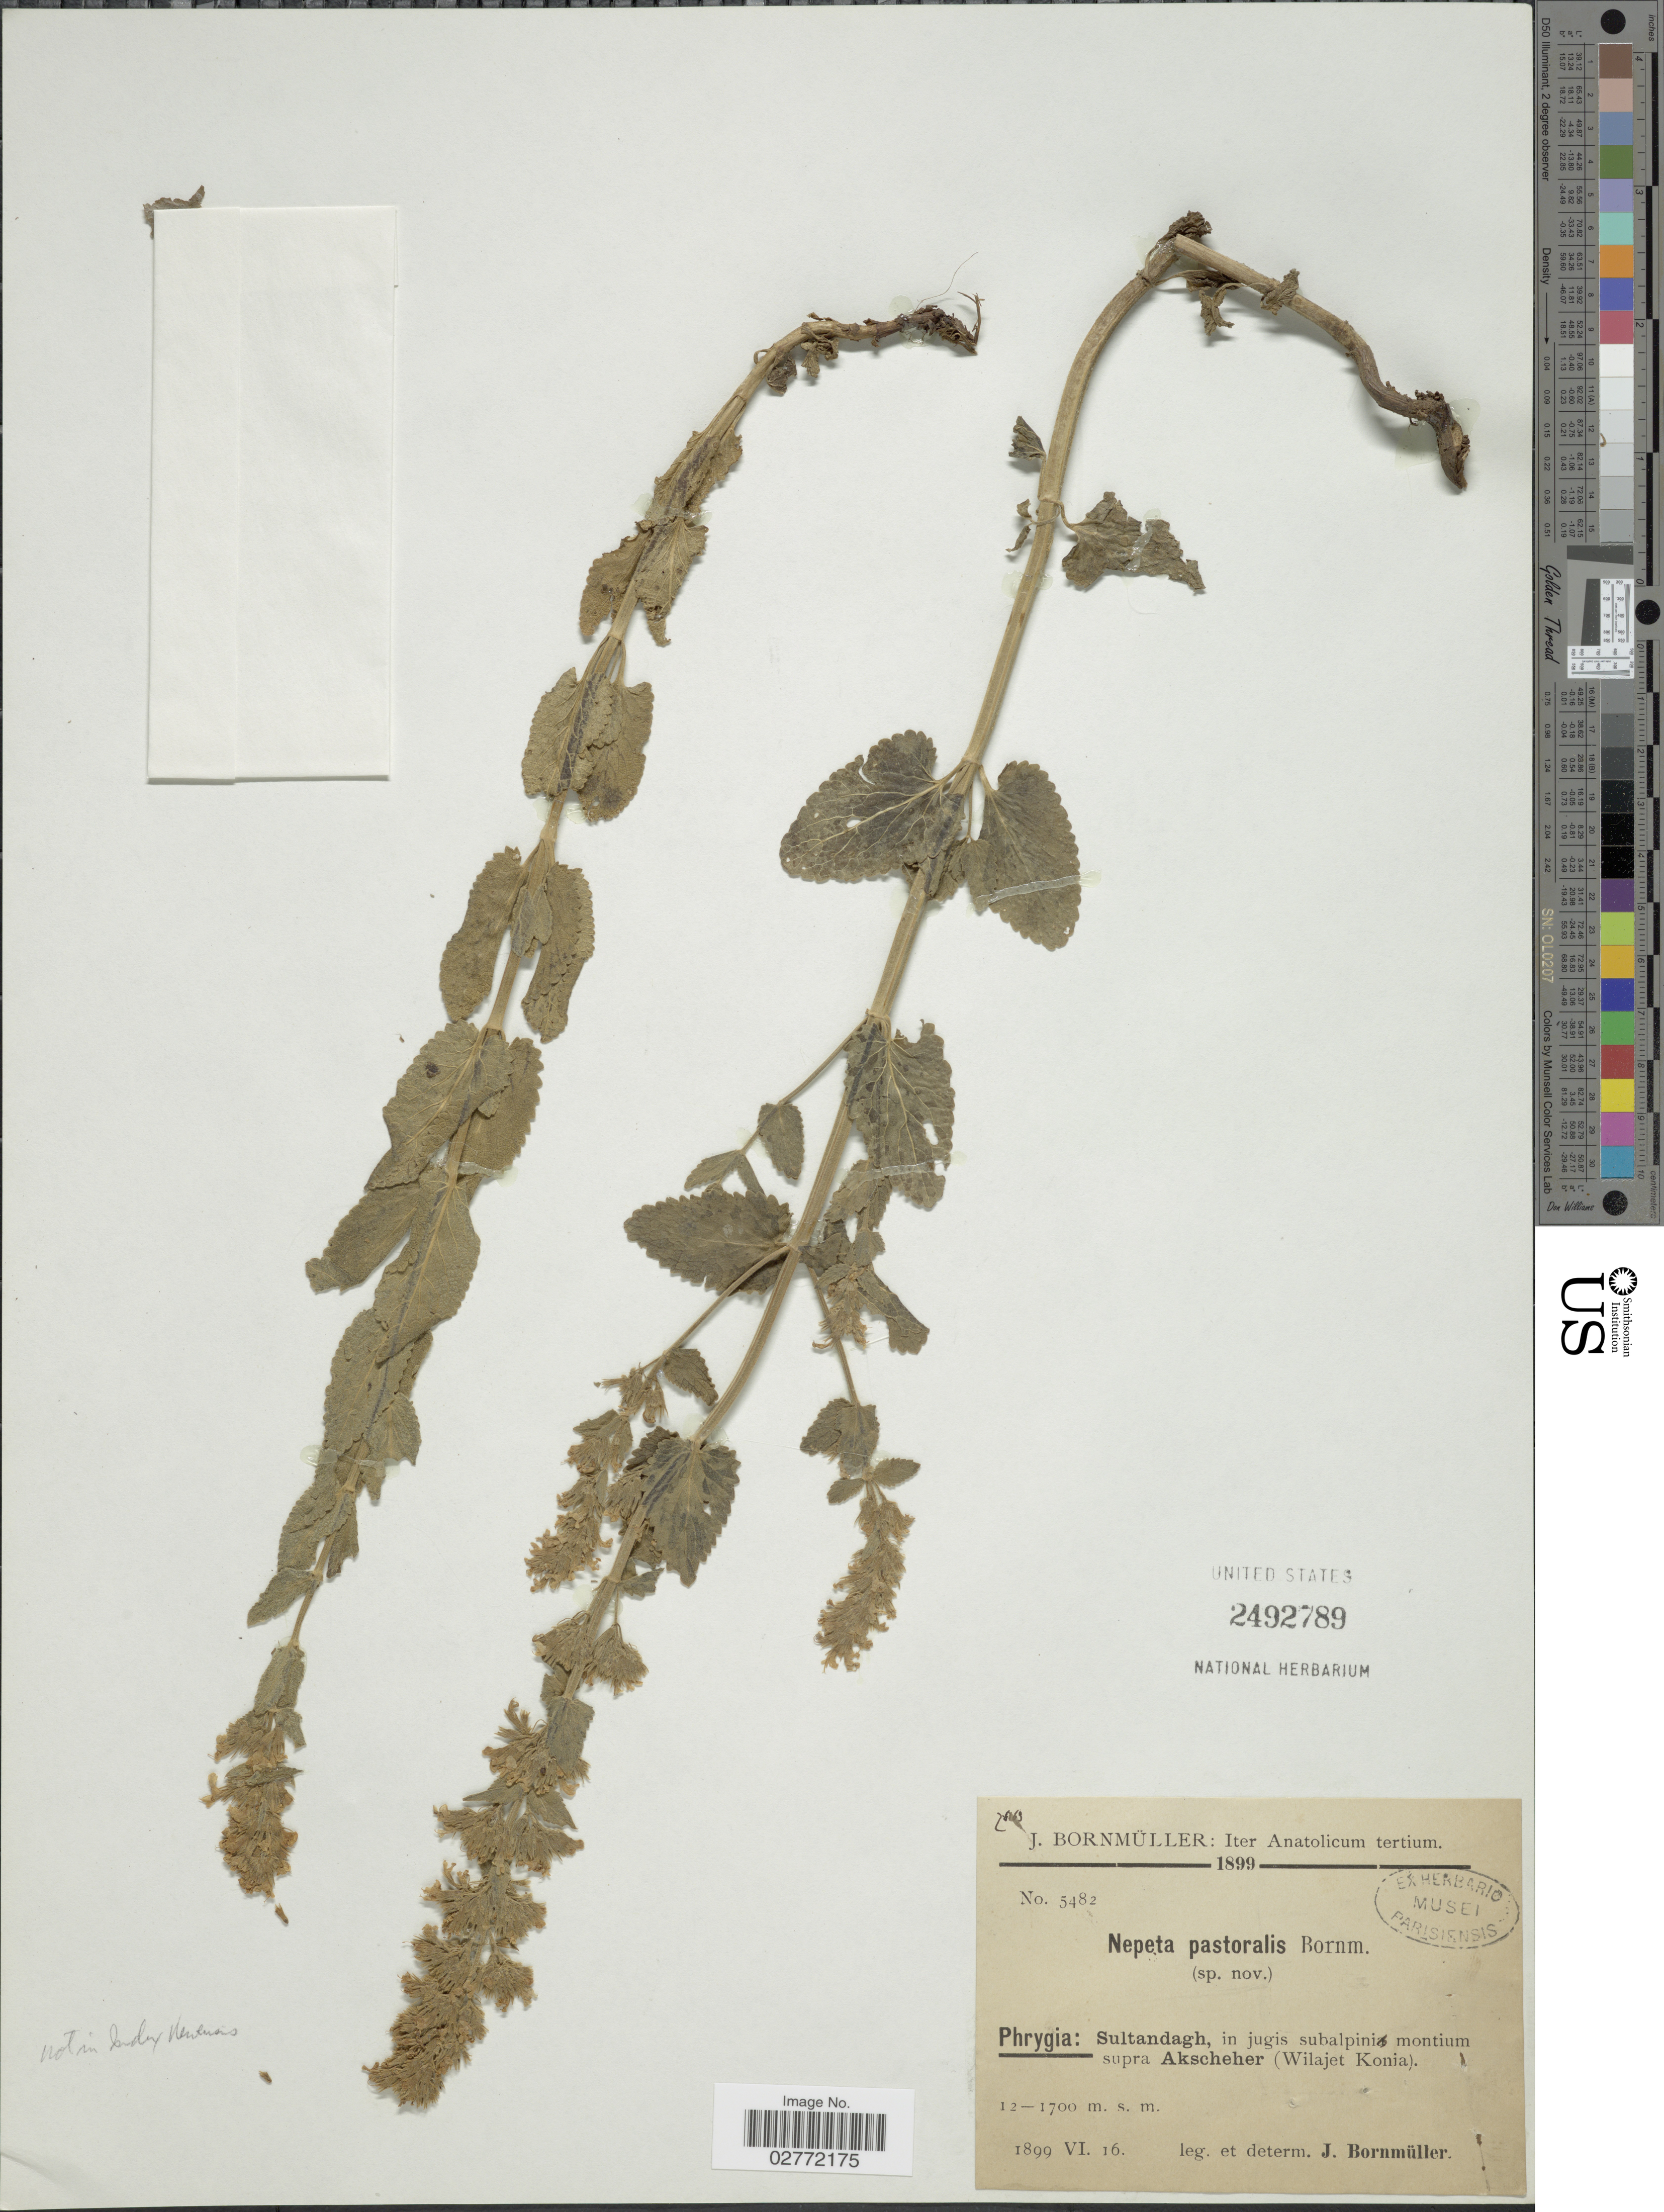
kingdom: Plantae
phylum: Tracheophyta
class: Magnoliopsida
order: Lamiales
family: Lamiaceae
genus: Nepeta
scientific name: Nepeta sp.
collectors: J. Bornmüller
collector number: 5482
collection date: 1899-06-16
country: Turkey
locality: Anatolicum, Phrygia: Sultandagh, in jugis subalpinis montium supra Akscheher (Wilajet Konia).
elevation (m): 1200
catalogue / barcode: US 2492789